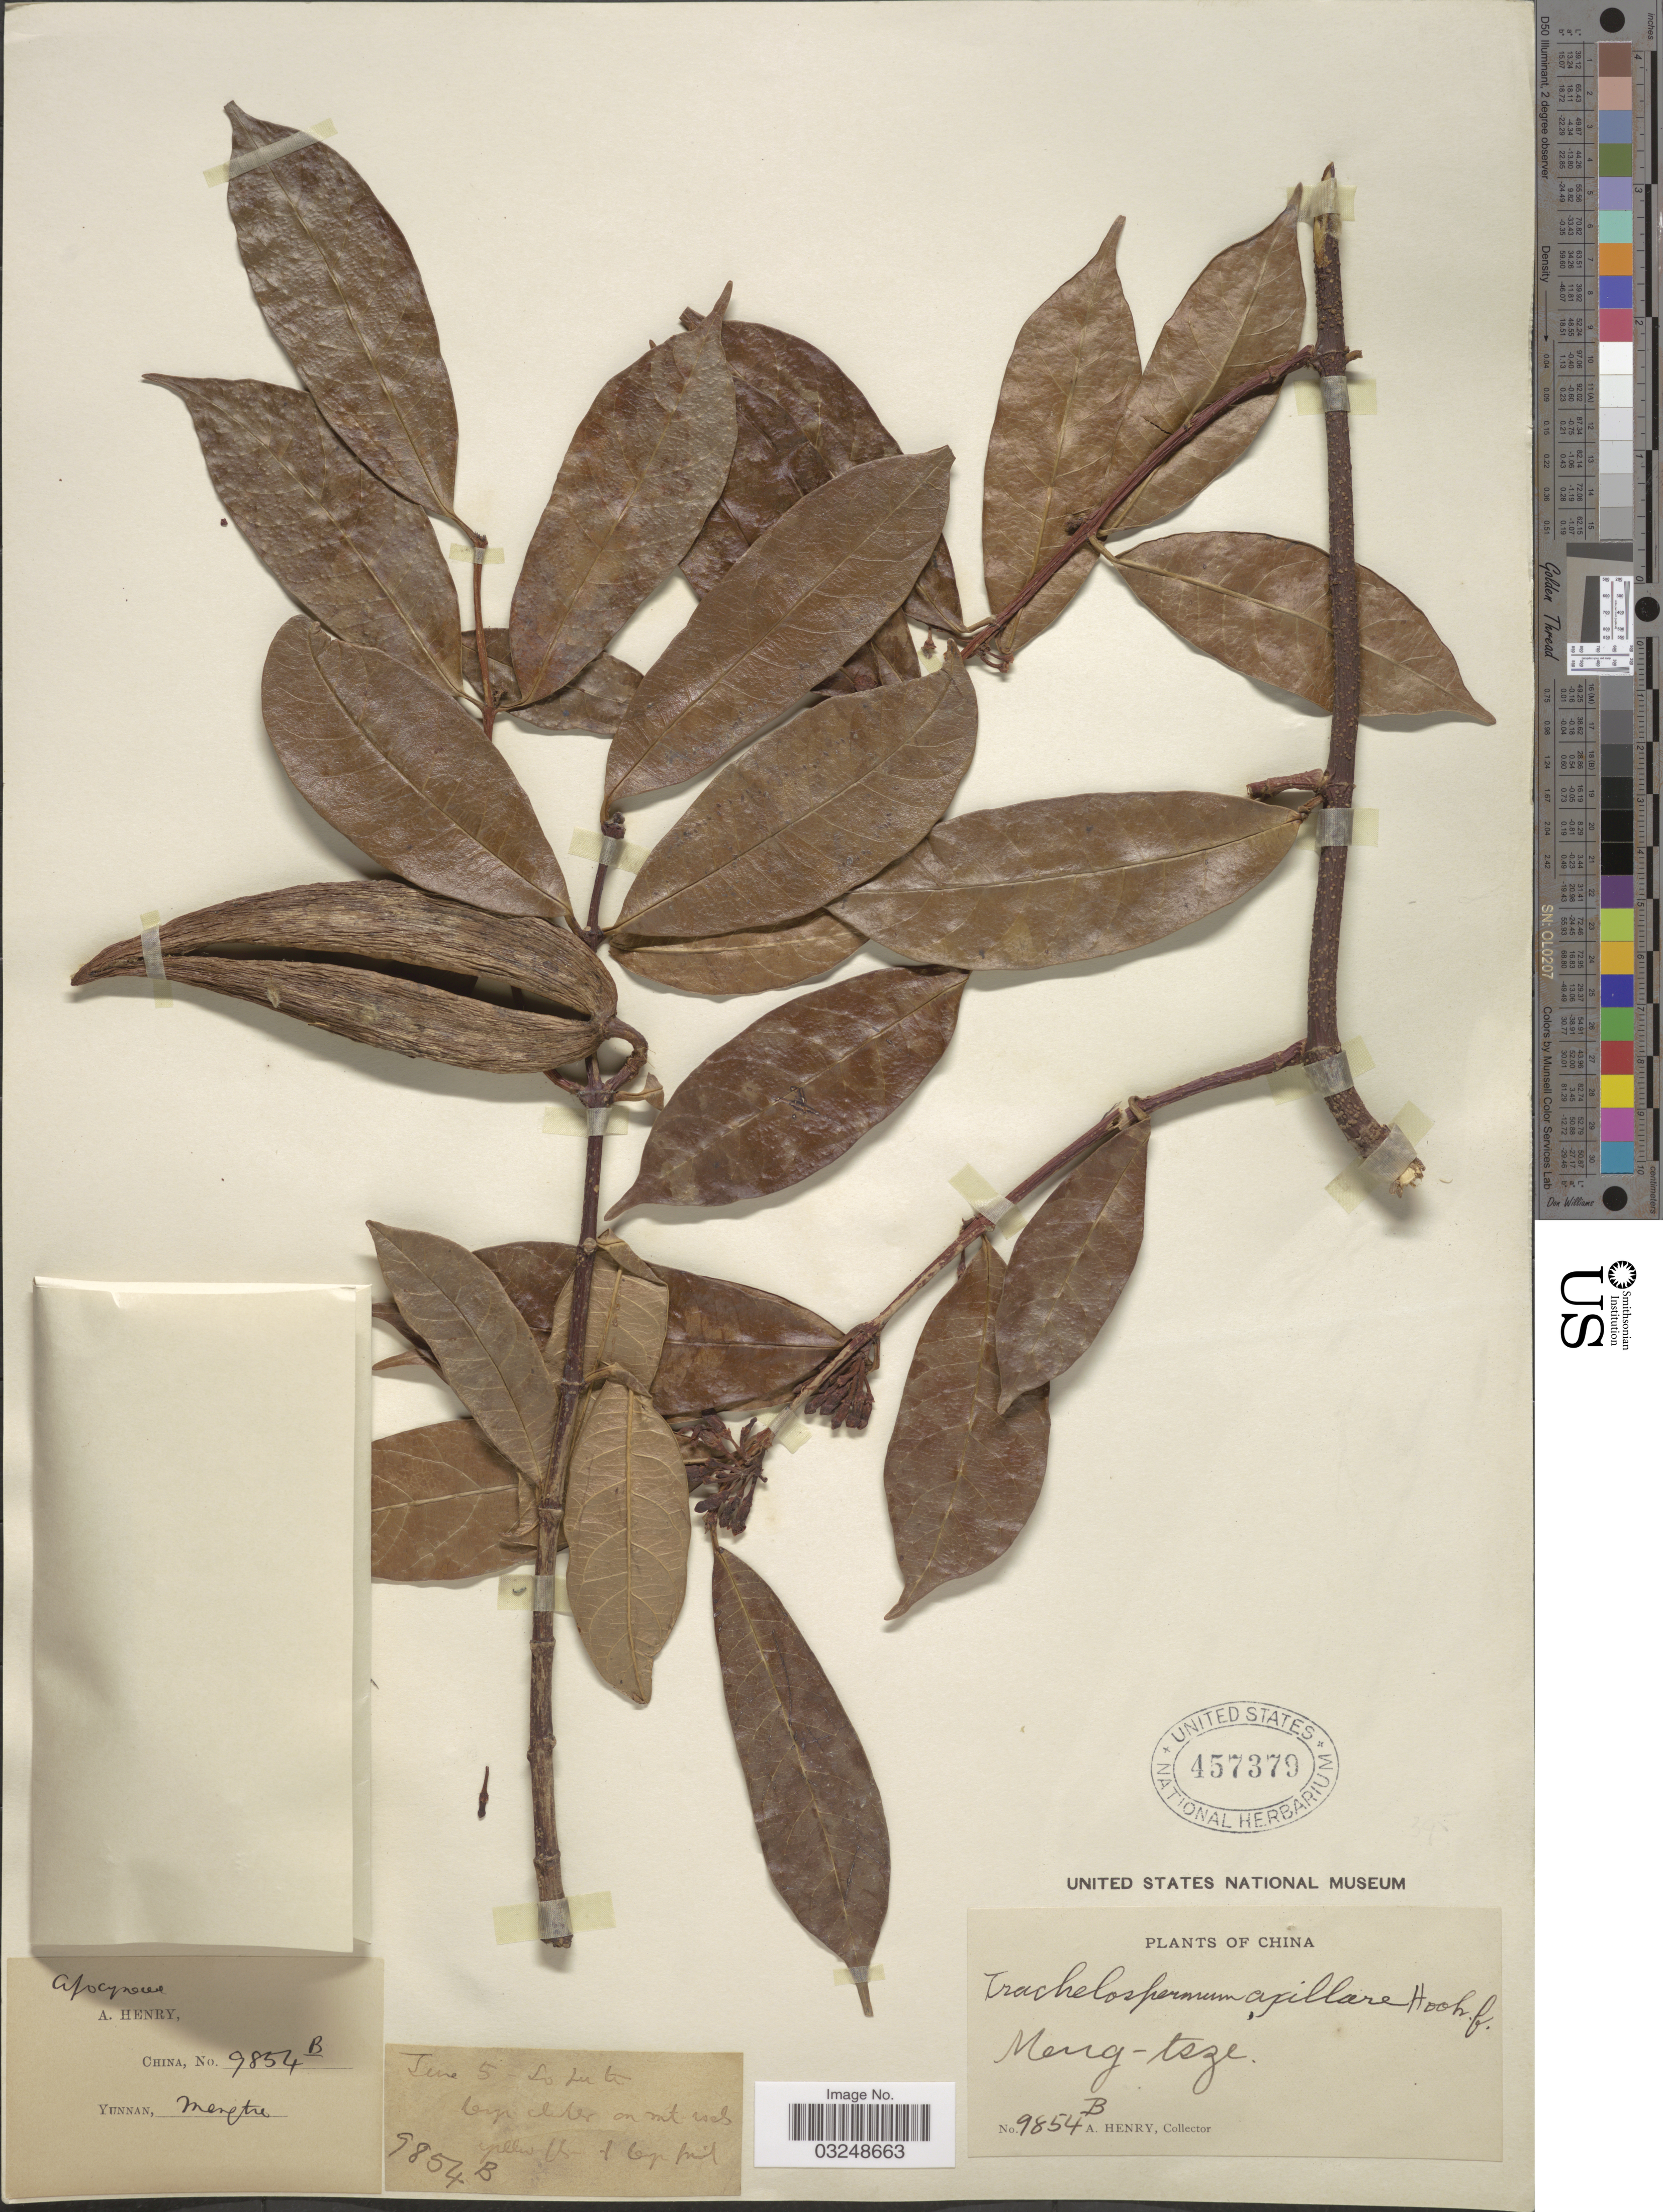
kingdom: Plantae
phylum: Tracheophyta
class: Magnoliopsida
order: Gentianales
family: Apocynaceae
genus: Trachelospermum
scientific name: Trachelospermum axillare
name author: Hook. f.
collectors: A. Henry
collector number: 9854 B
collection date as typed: Transcribed d/m/y: /6/5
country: China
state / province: Yunnan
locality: Meng-tsze, Lo fu ti.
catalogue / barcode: US 457379